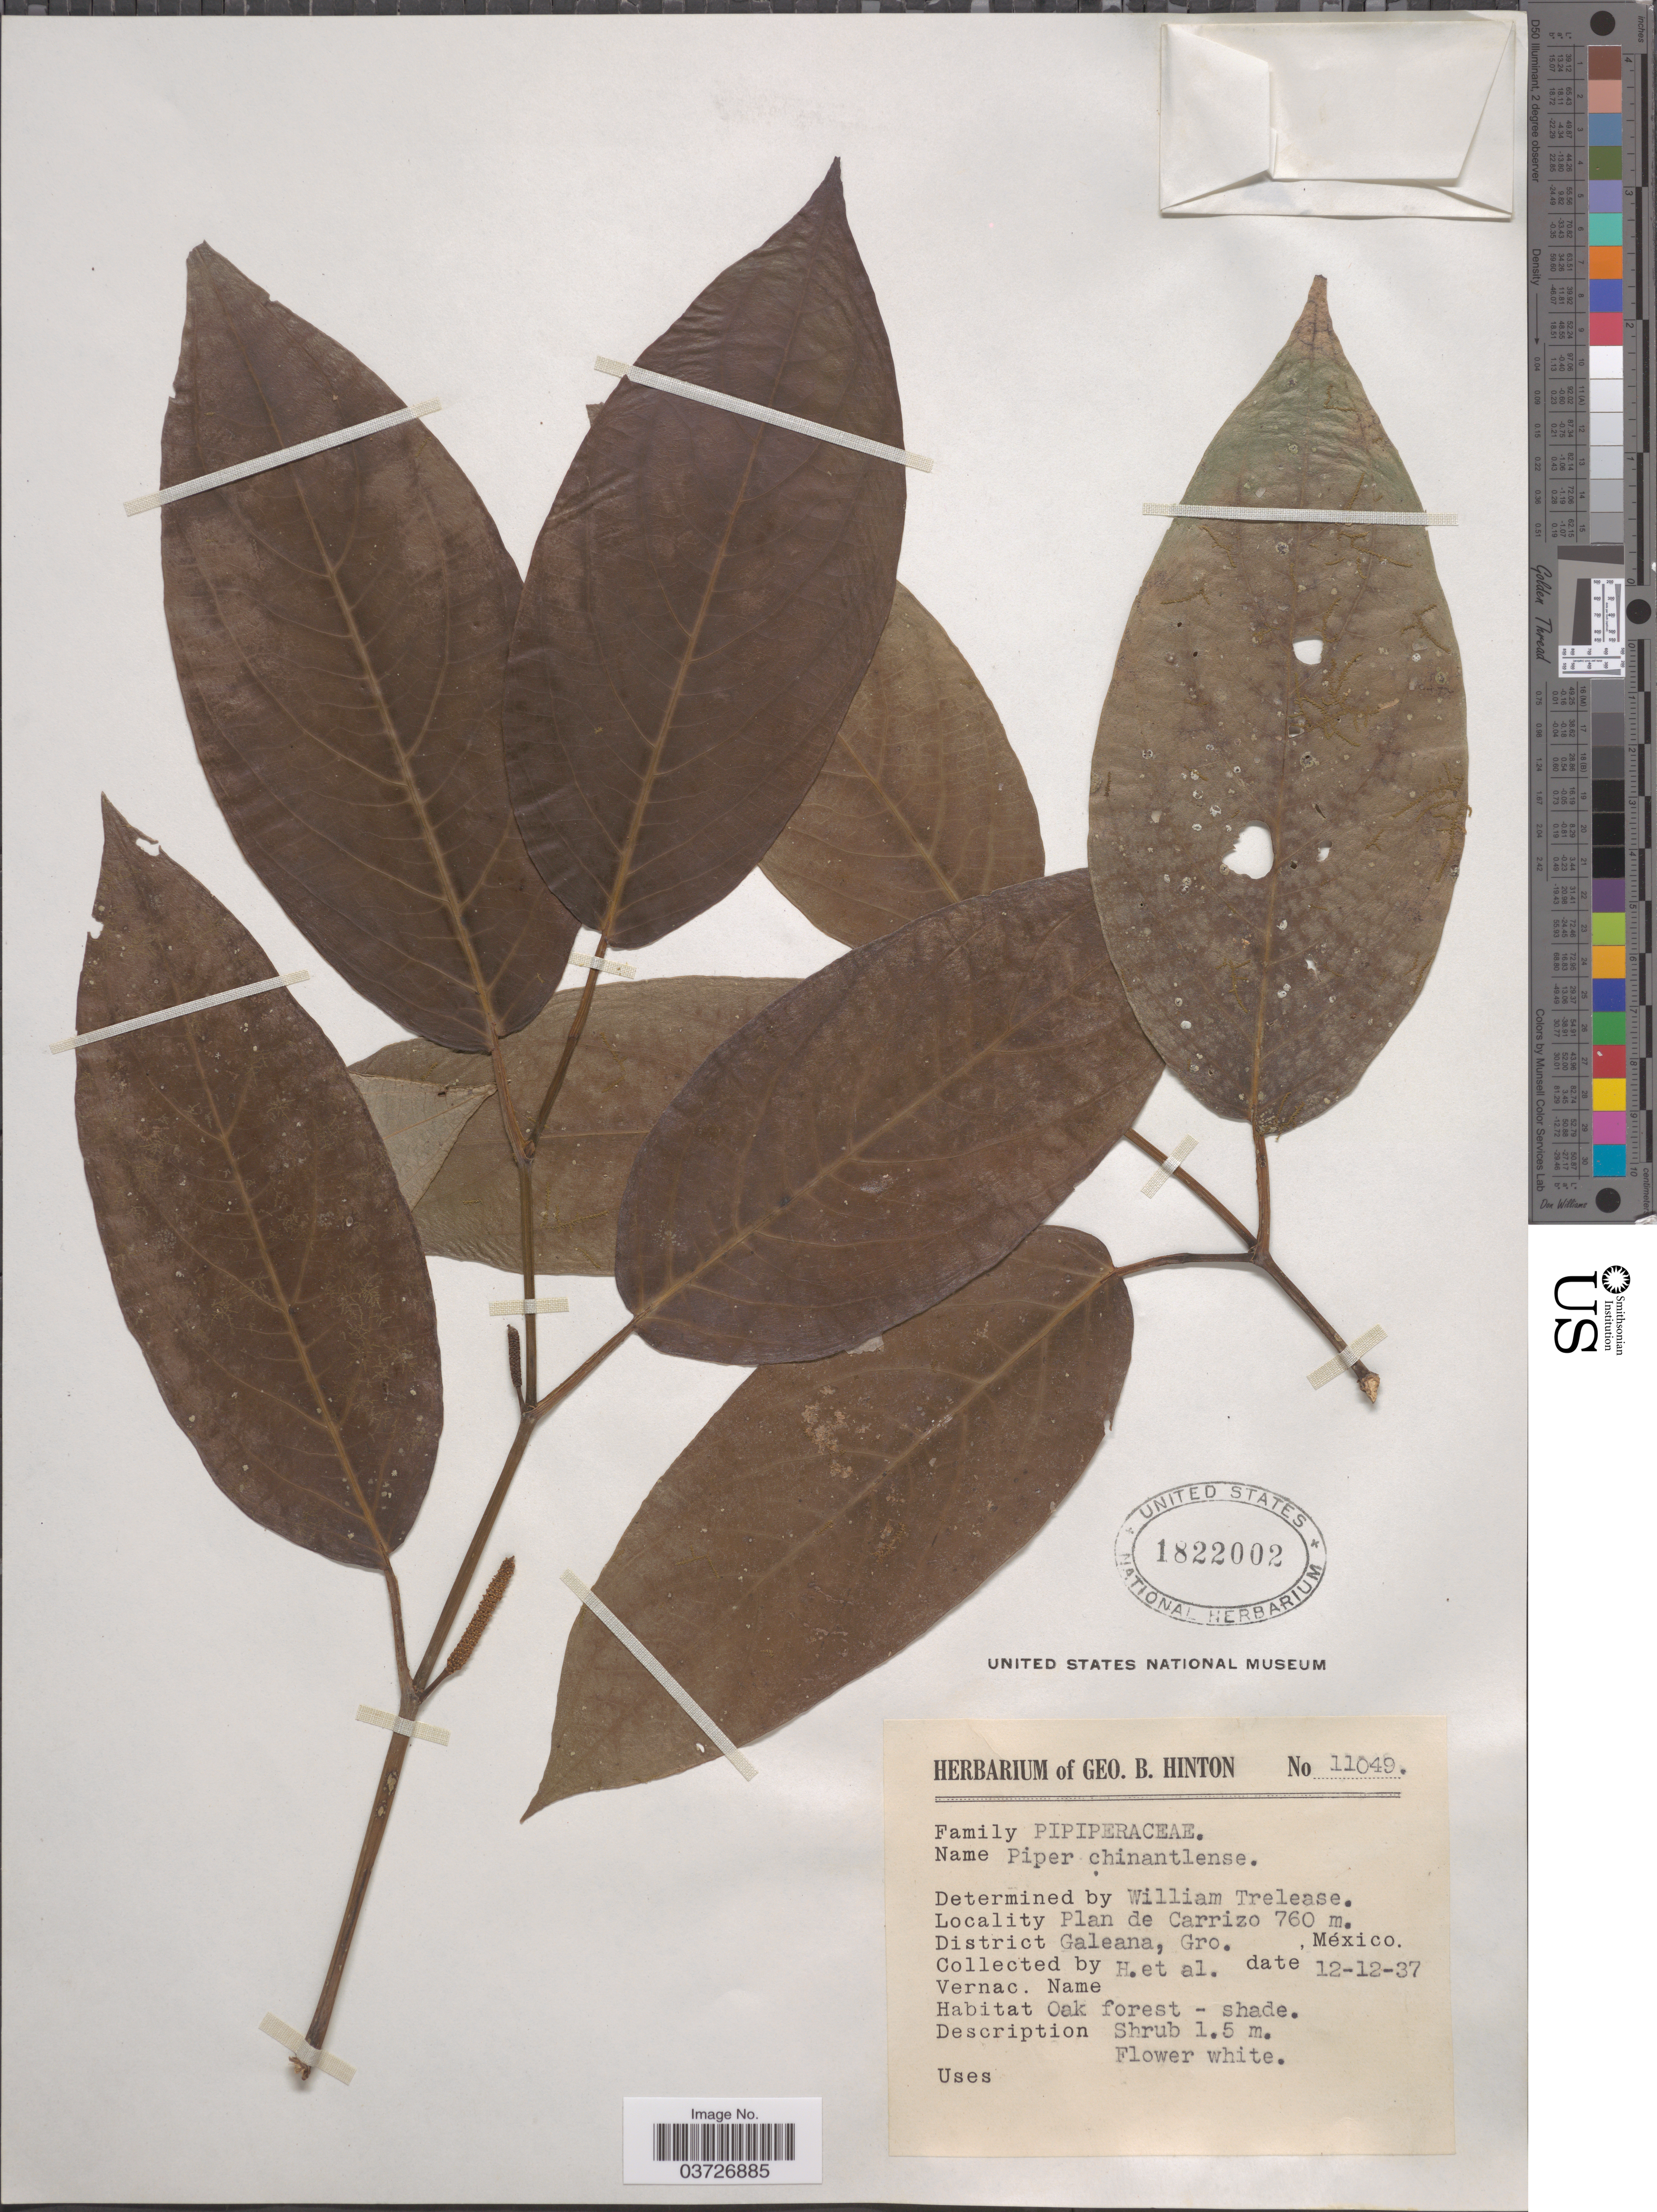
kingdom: Plantae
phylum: Tracheophyta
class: Magnoliopsida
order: Piperales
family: Piperaceae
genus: Piper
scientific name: Piper chinantlense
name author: M. Martens & Galeotti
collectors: G. B. Hinton & et al.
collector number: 11049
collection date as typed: Transcribed d/m/y: 12/12/37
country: Mexico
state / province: Guerrero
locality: Plan de Carrizo. District Galeana.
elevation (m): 760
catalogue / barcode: US 1822002